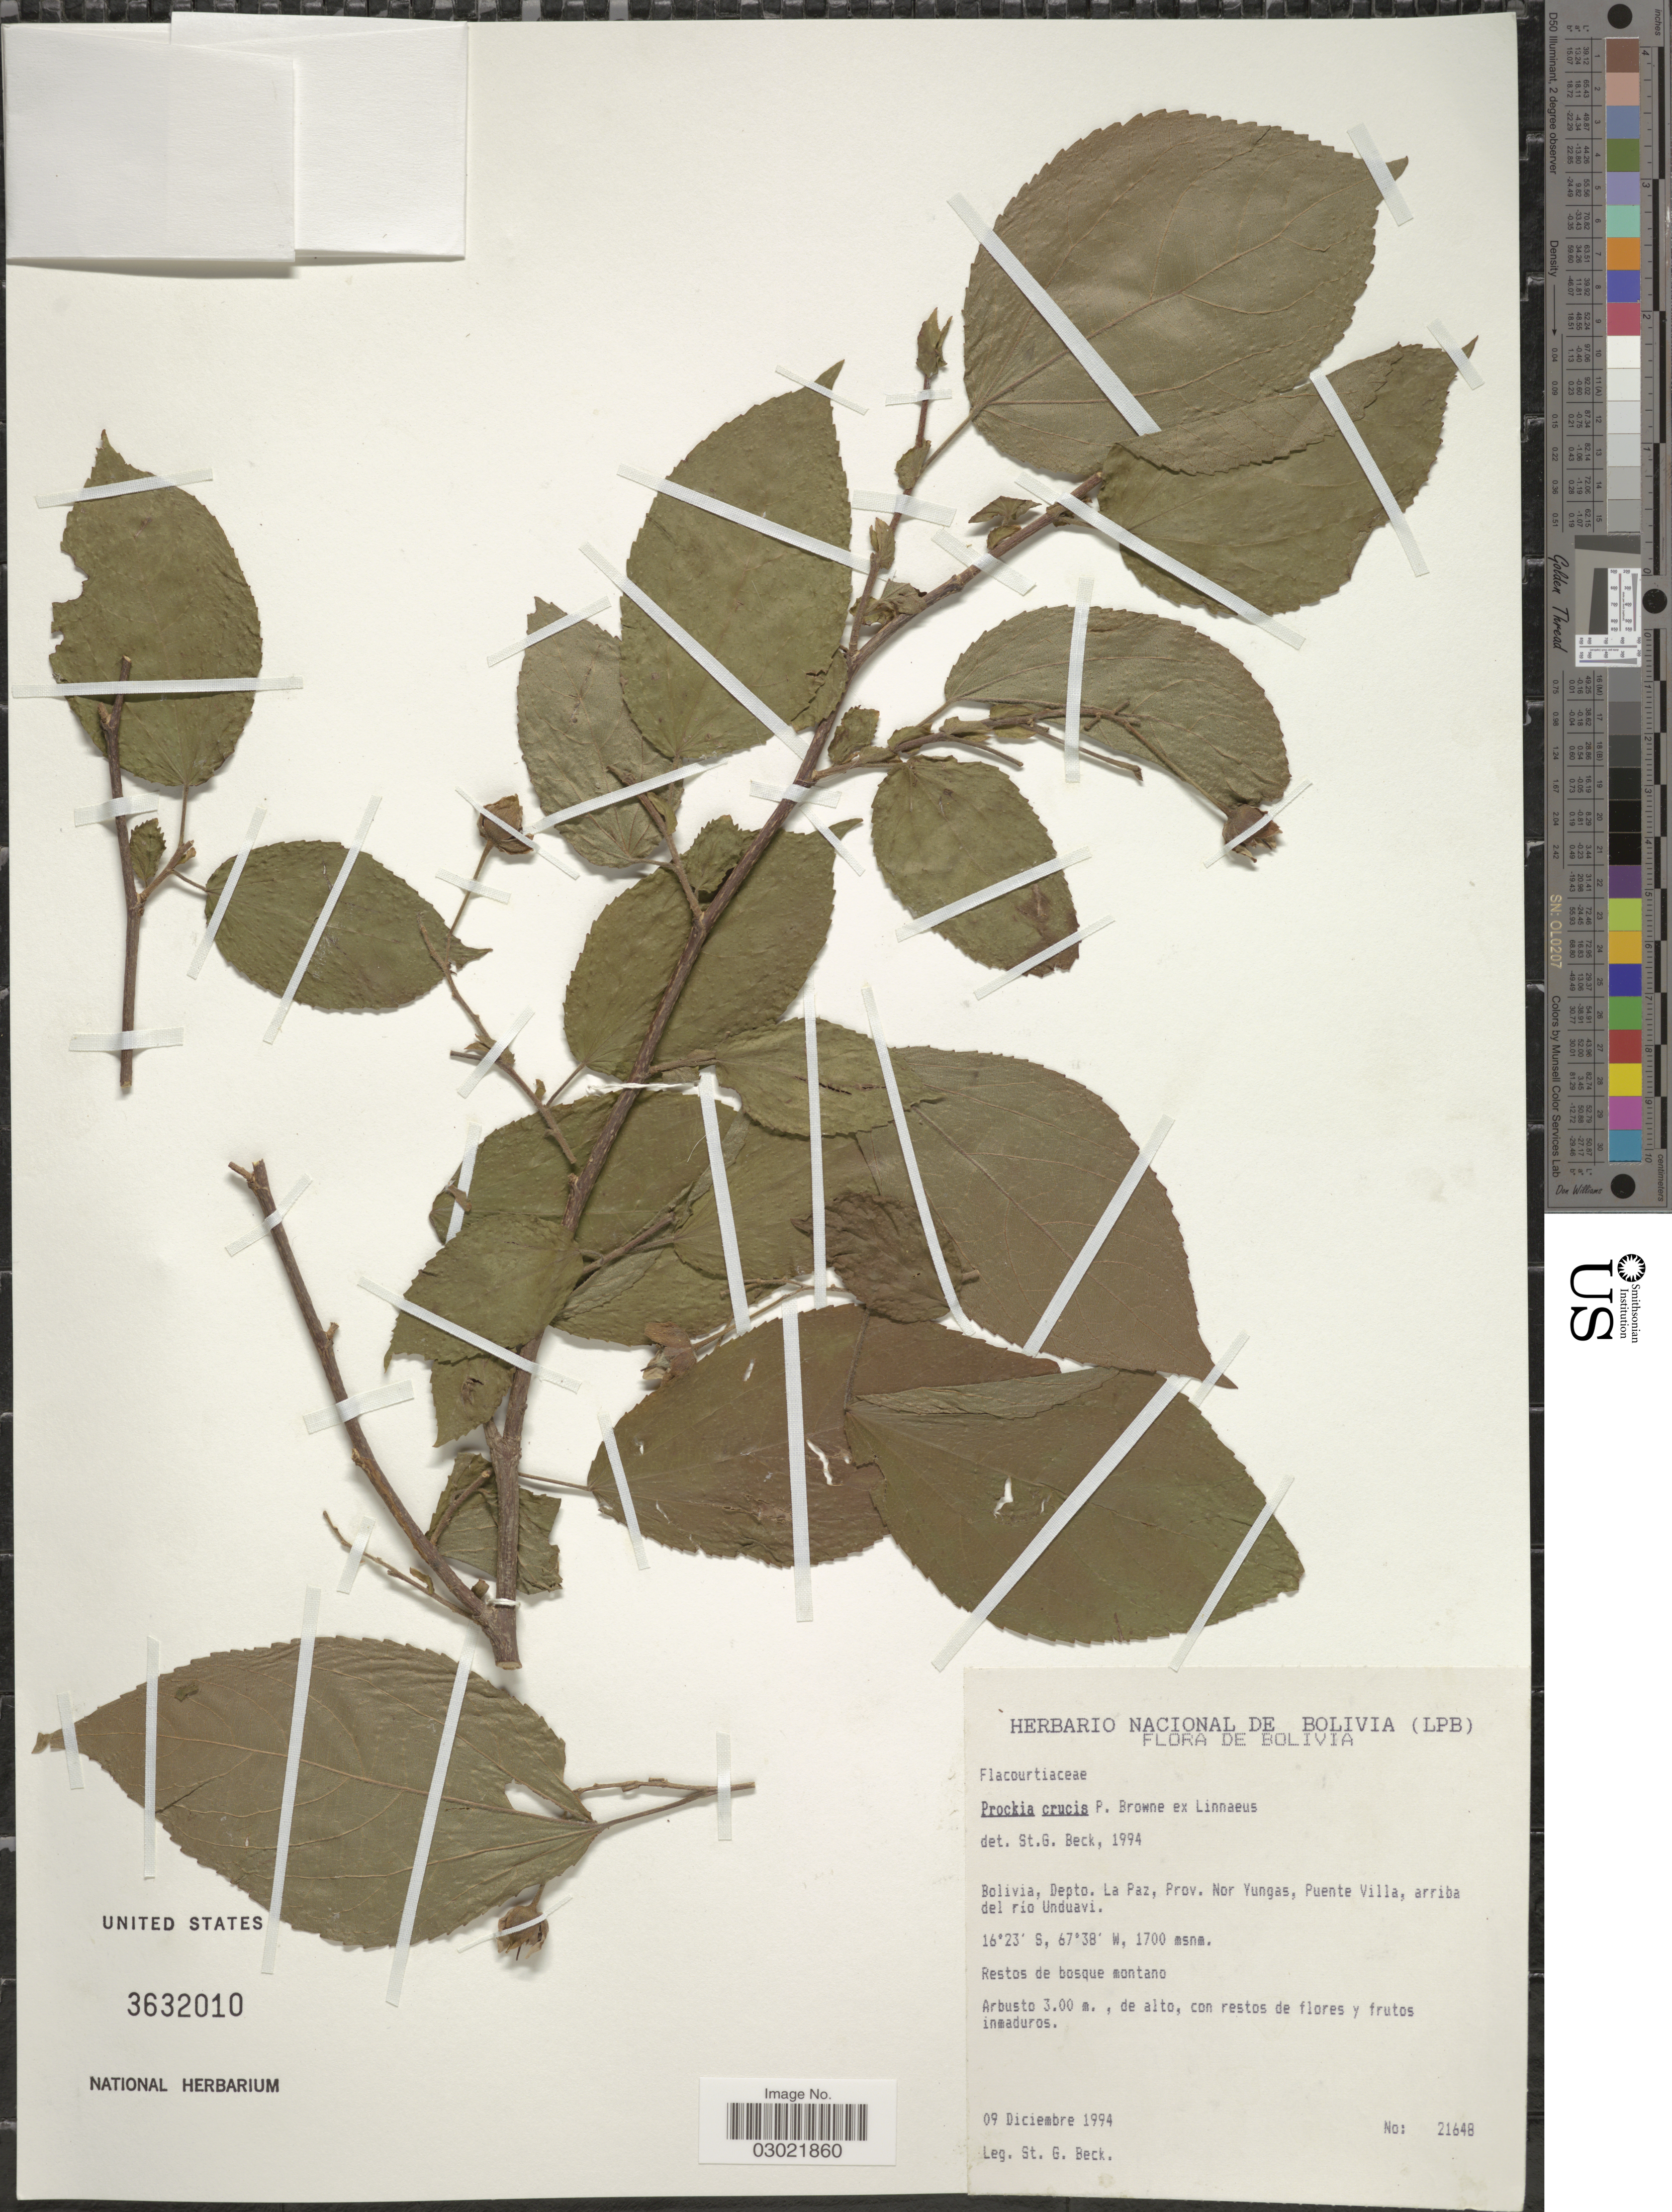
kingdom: Plantae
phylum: Tracheophyta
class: Magnoliopsida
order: Malpighiales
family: Salicaceae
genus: Prockia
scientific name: Prockia crucis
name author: P. Browne ex L.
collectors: S. G. Beck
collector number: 21648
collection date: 1994-12-09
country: Bolivia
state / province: La Paz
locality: Depto. La Paz, Prov. Nor Yungas, Puente Villa, arriba del río Unduavi.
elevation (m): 1700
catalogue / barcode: US 3632010